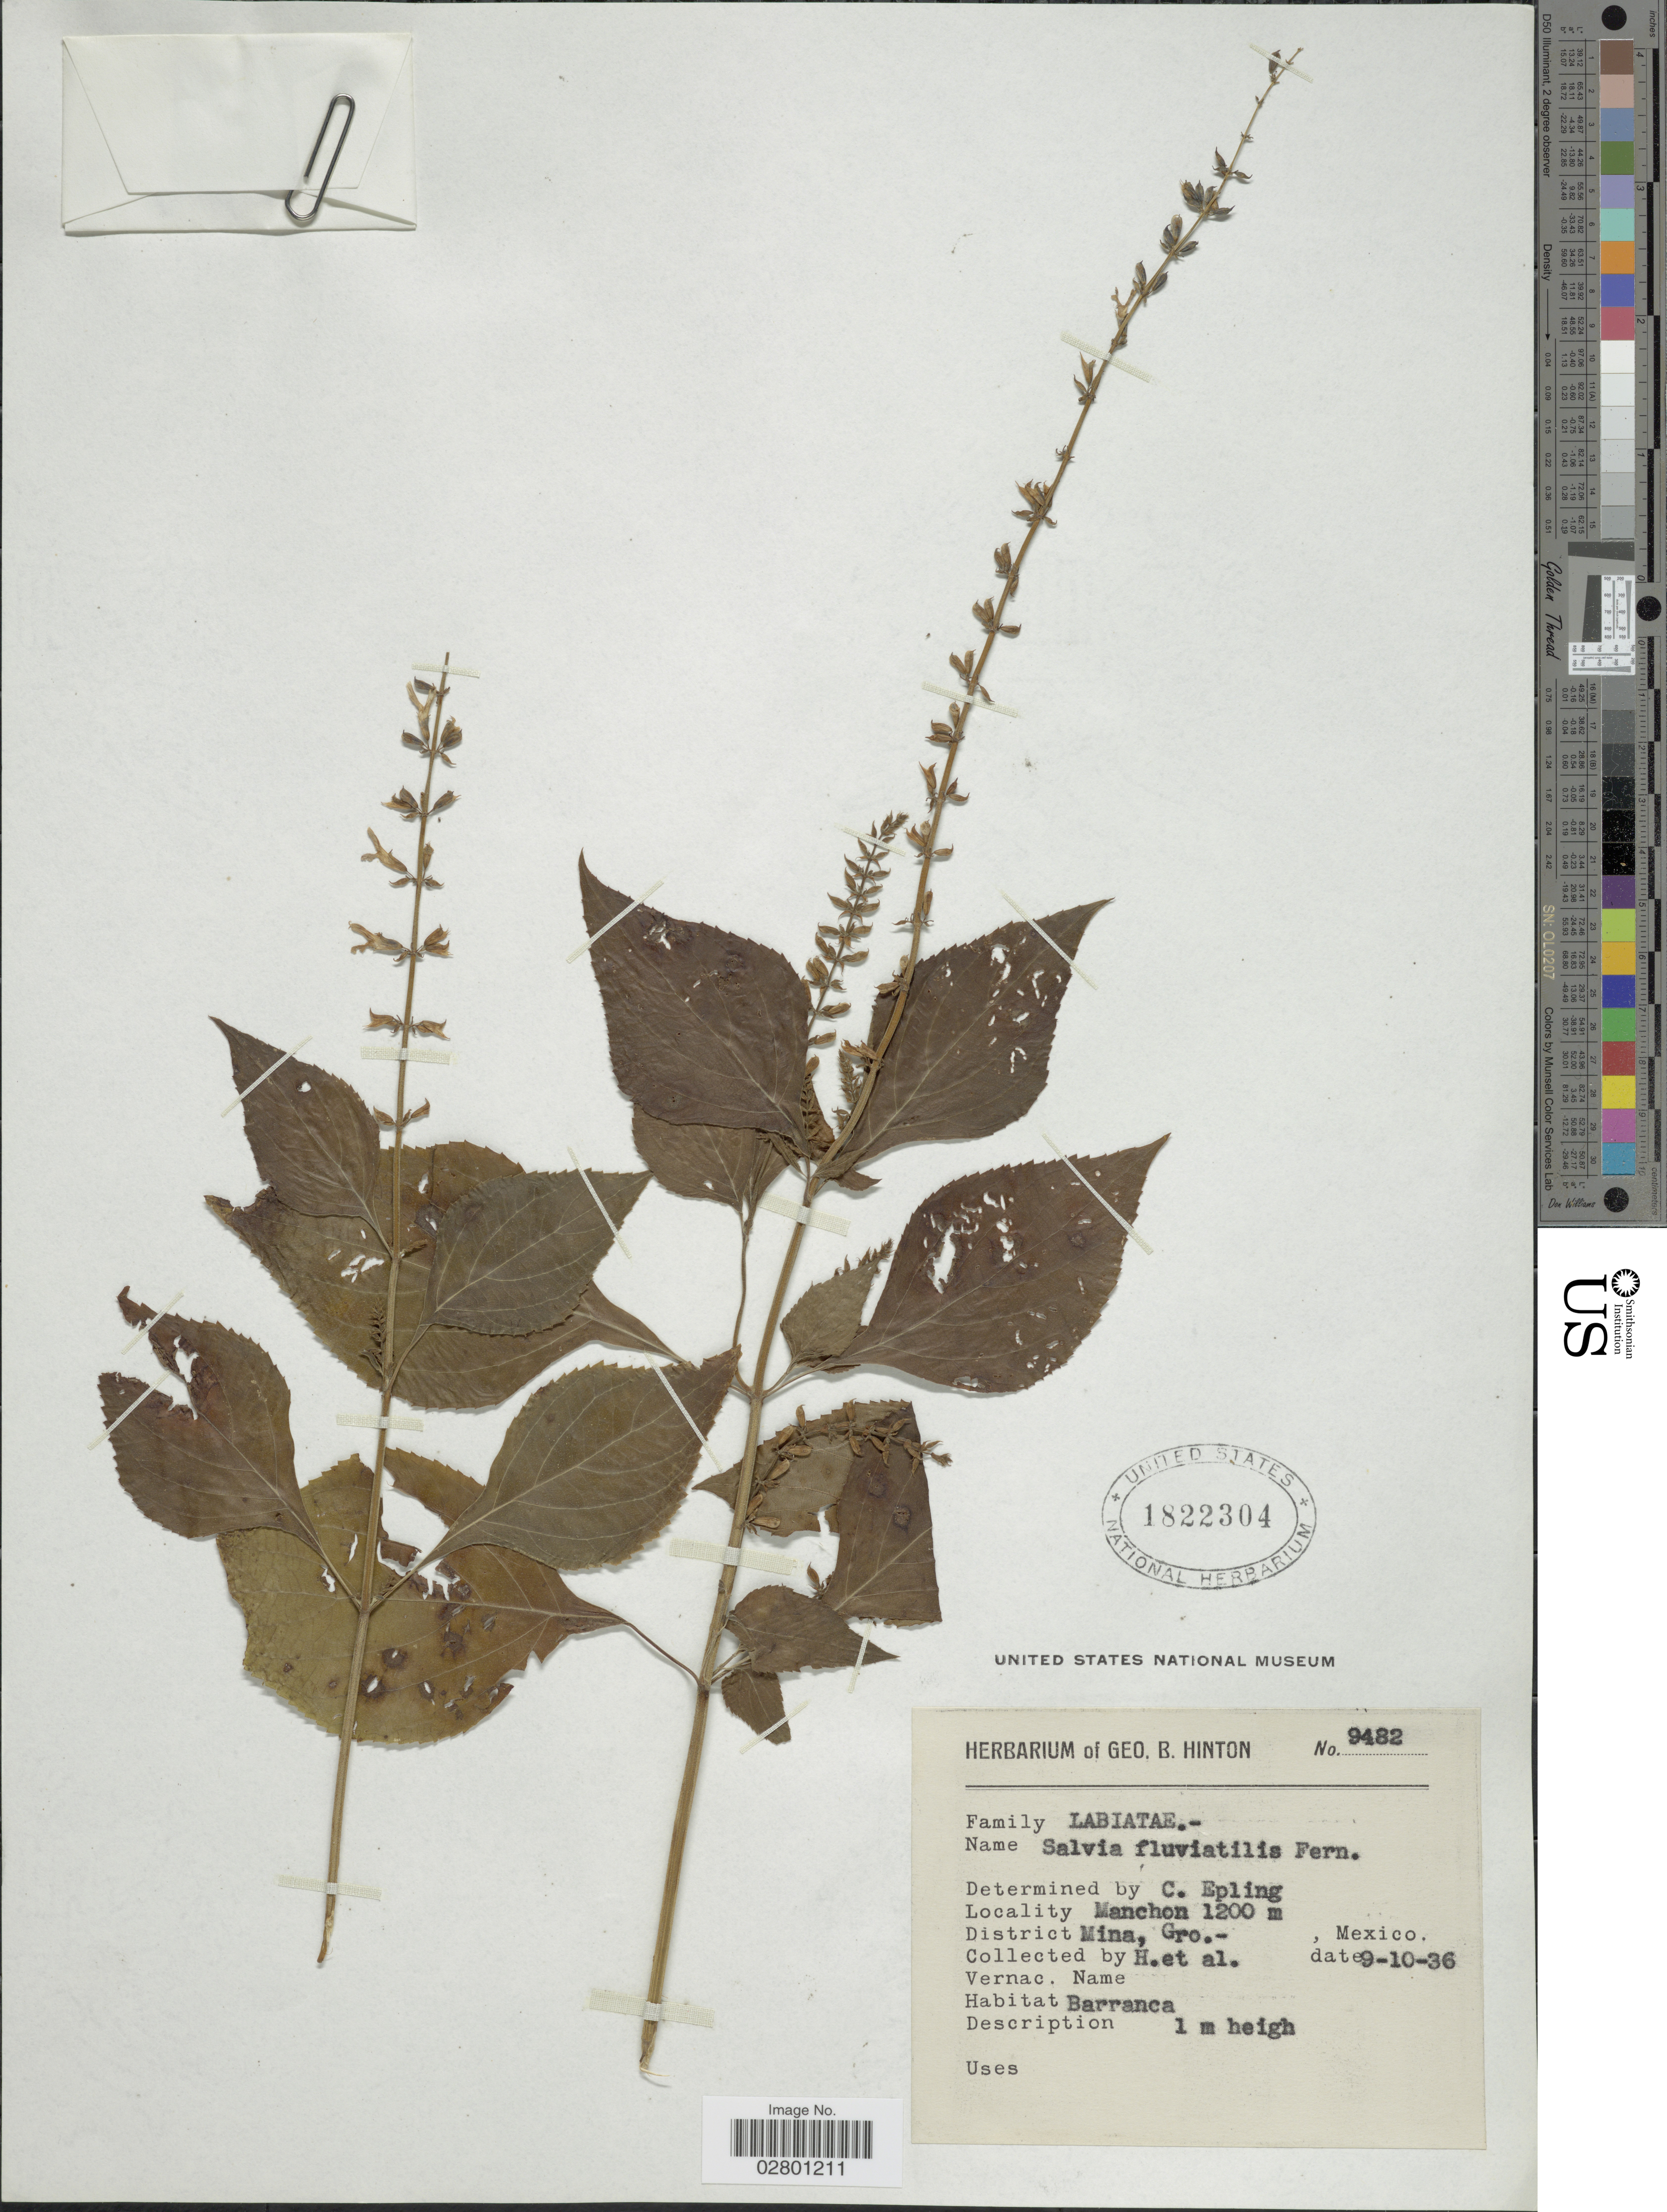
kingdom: Plantae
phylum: Tracheophyta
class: Magnoliopsida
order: Lamiales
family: Lamiaceae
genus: Salvia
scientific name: Salvia fluviatilis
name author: Fernald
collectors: G. B. Hinton & et al.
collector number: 9482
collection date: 1936-10-09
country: Mexico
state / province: Guerrero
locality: Manchon, District Mina, Gro.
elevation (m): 1200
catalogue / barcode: US 1822304